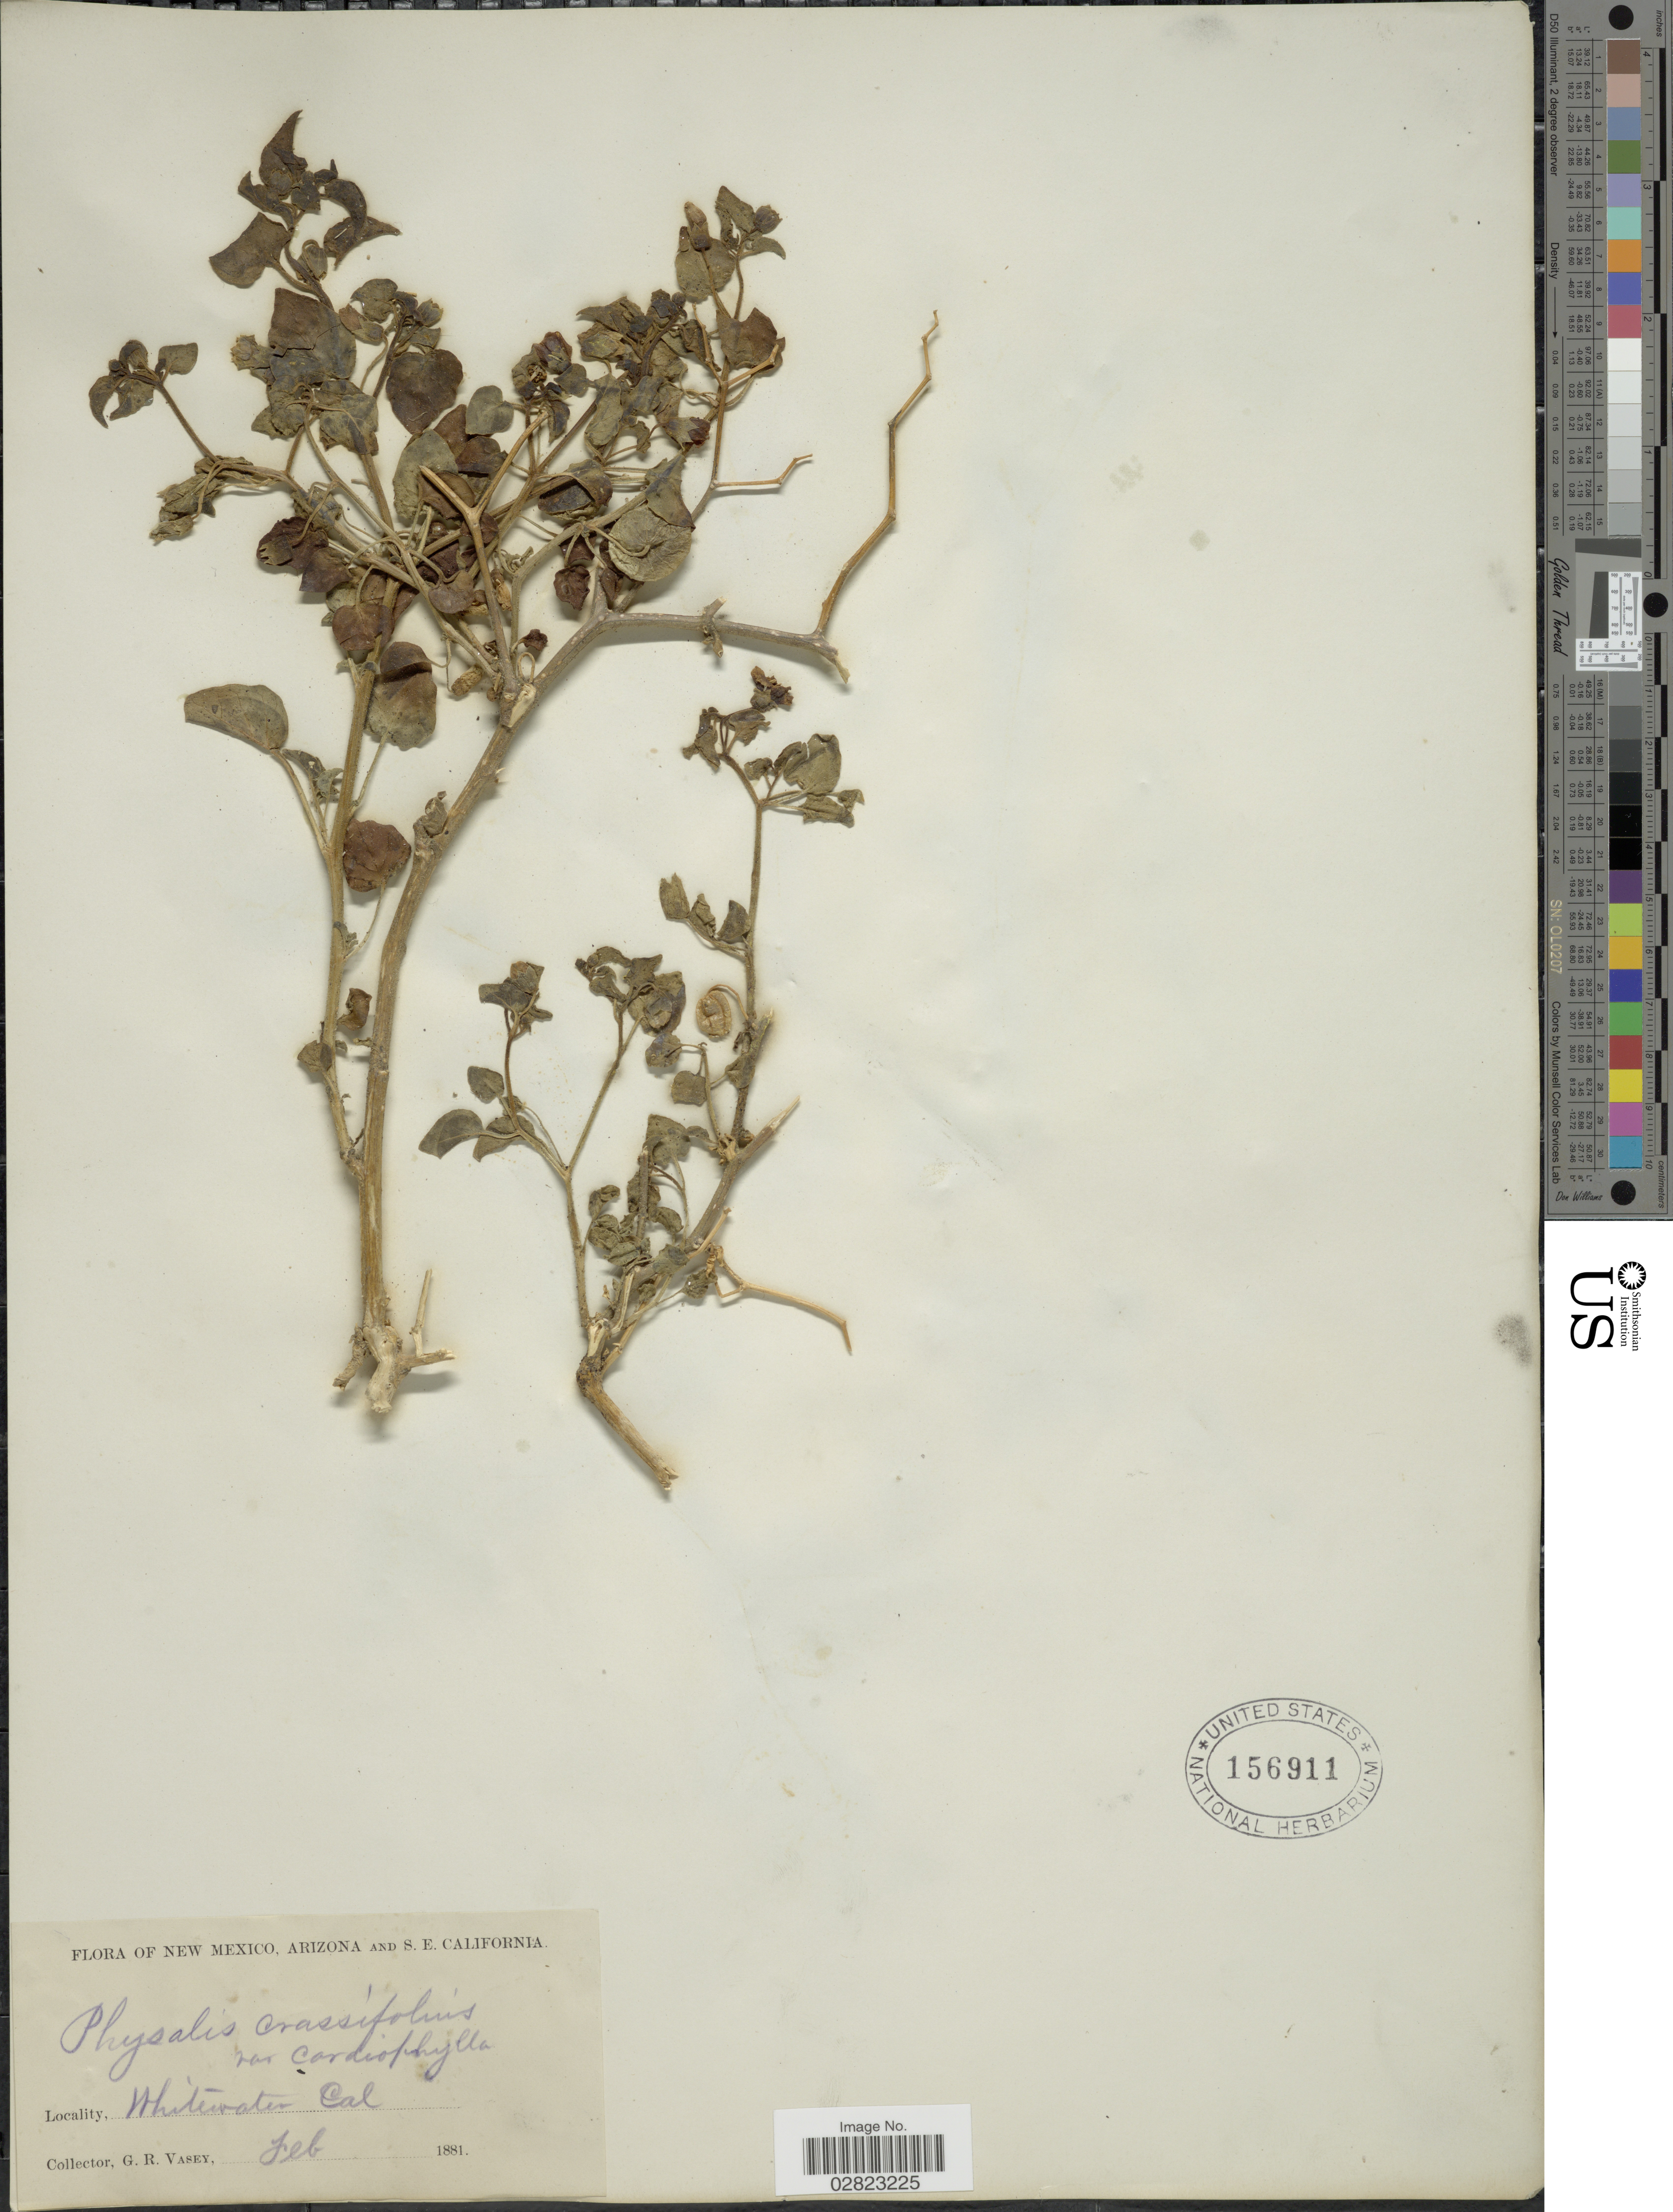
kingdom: Plantae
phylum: Tracheophyta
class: Magnoliopsida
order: Solanales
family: Solanaceae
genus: Physalis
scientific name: Physalis crassifolia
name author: Benth.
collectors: G. R. Vasey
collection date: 1881-02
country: United States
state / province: California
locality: Whitewater.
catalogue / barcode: US 156911